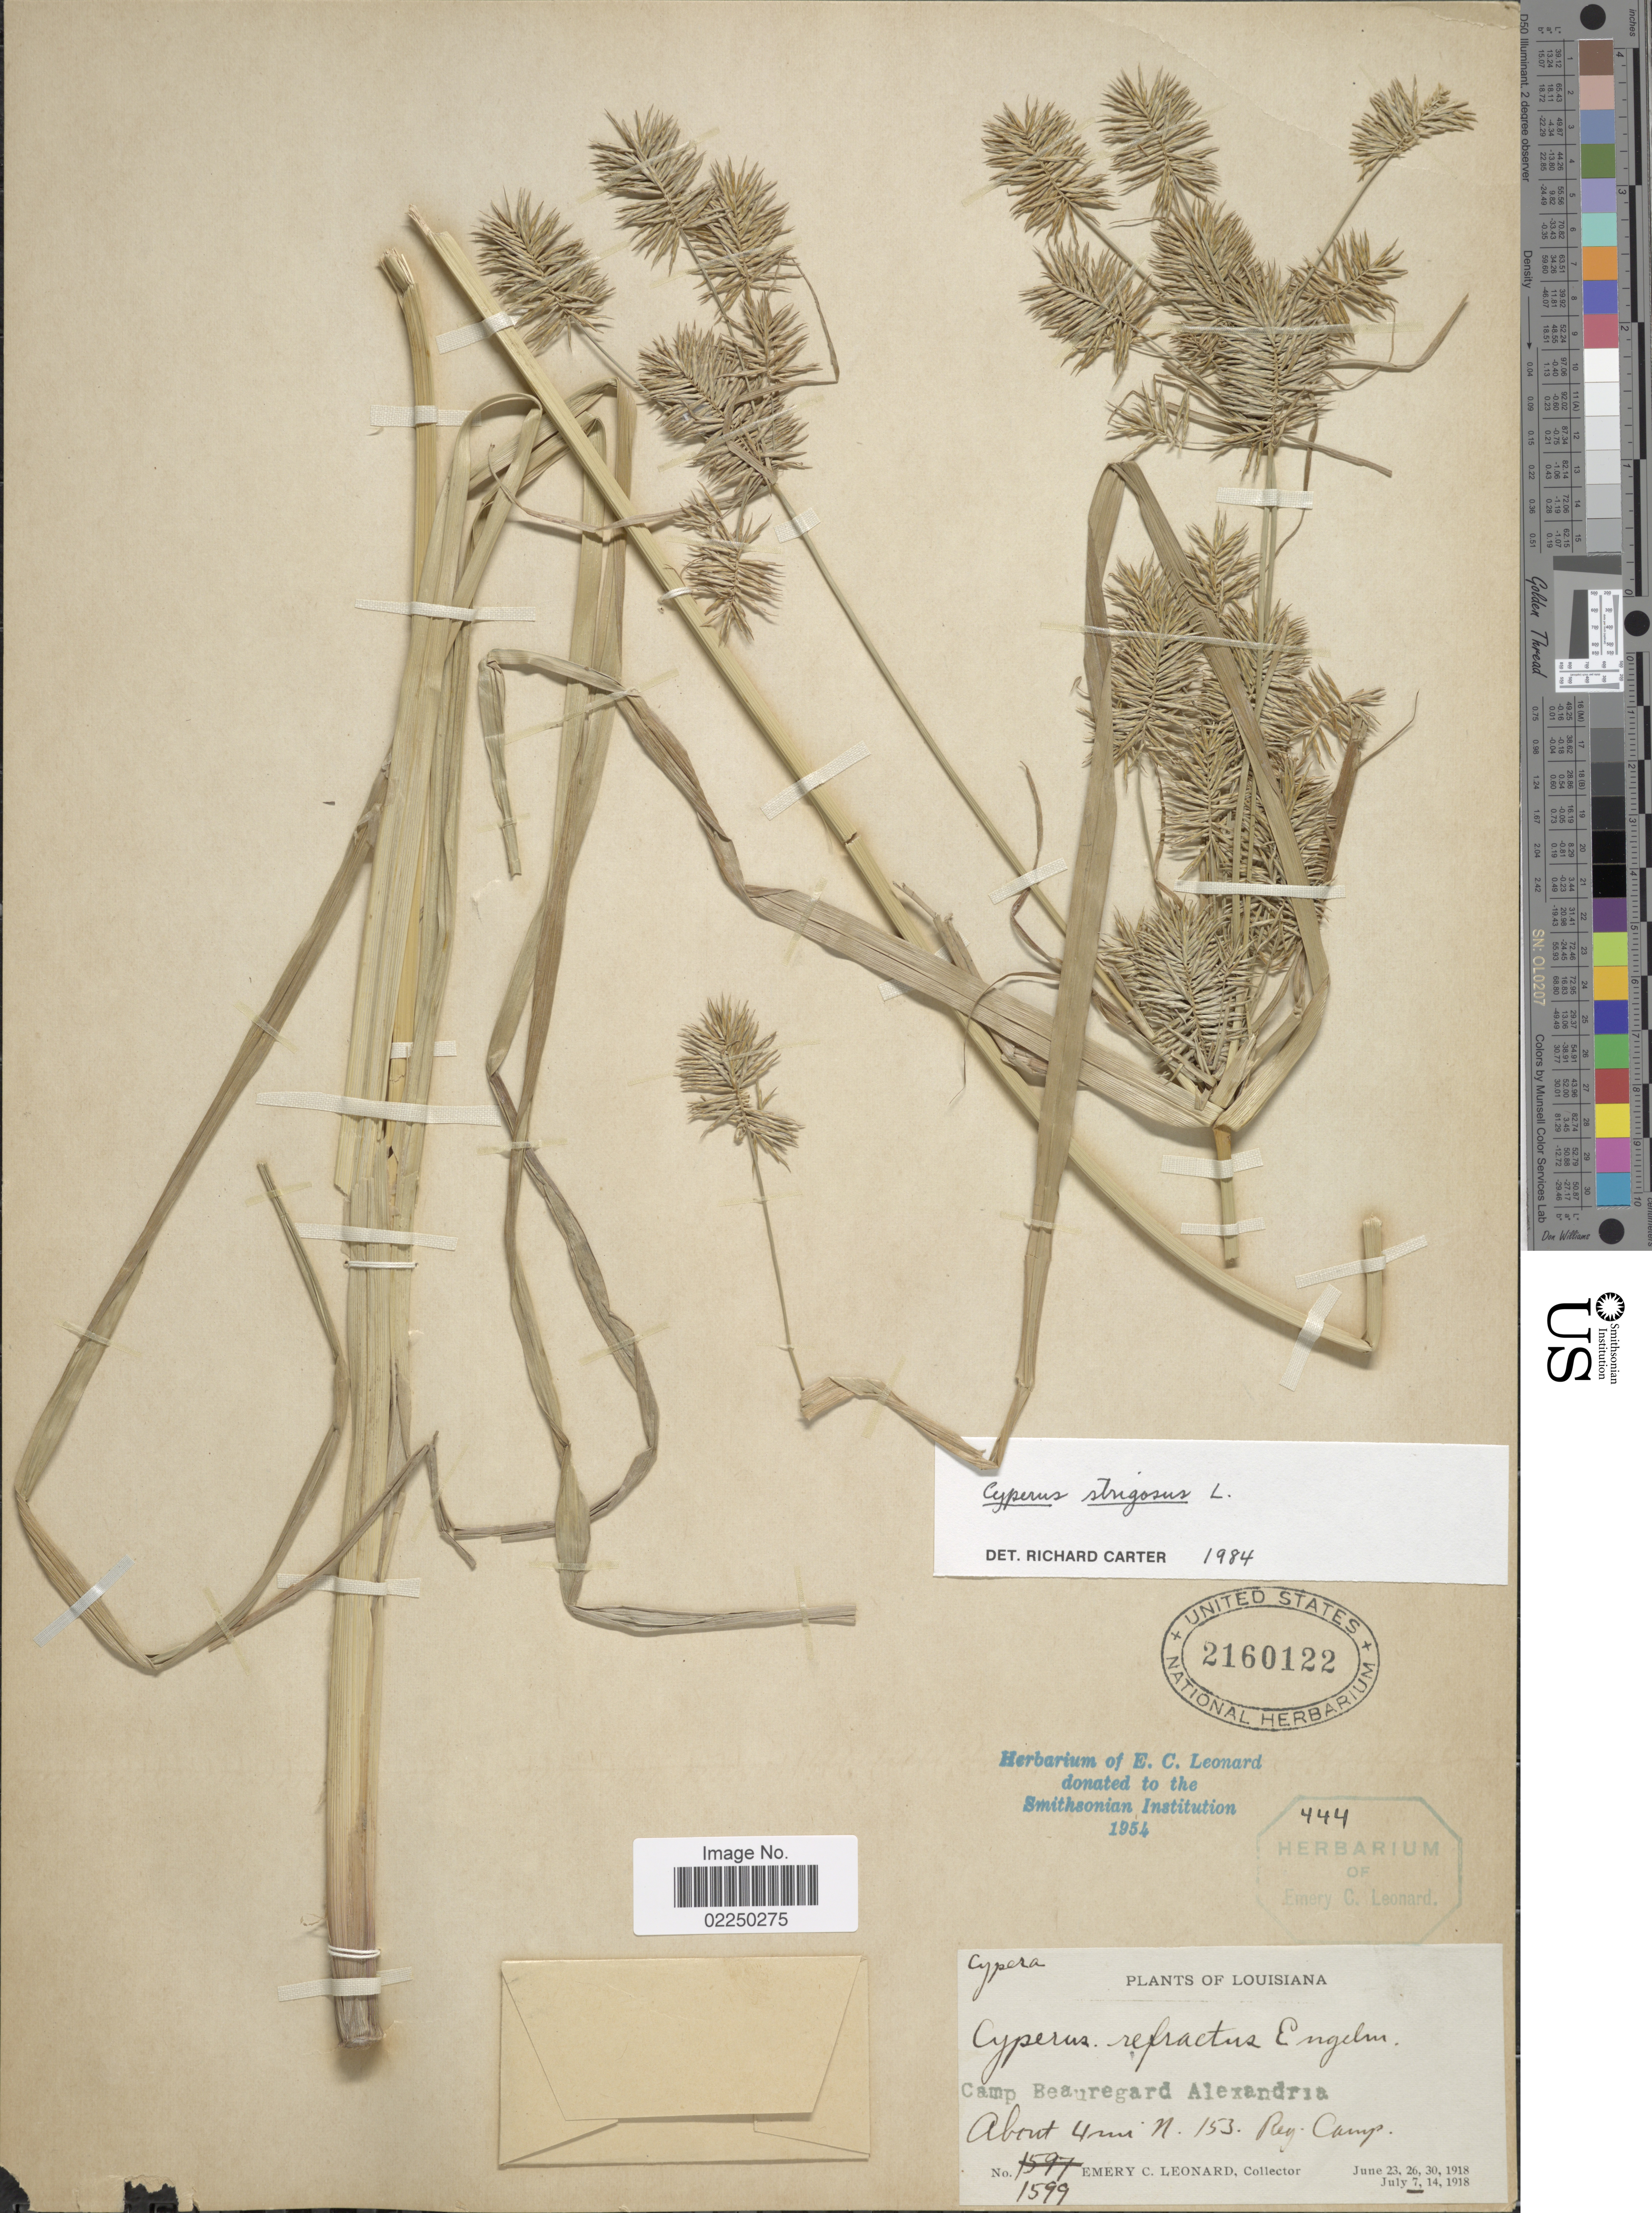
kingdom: Plantae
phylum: Tracheophyta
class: Liliopsida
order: Poales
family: Cyperaceae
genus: Cyperus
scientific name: Cyperus strigosus L.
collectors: E. C. Leonard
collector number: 1599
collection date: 1918-07-07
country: United States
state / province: Louisiana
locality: Camp Beauregard Alexandria, about 5 mi N 153, Rey Camp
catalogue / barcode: US 2160122